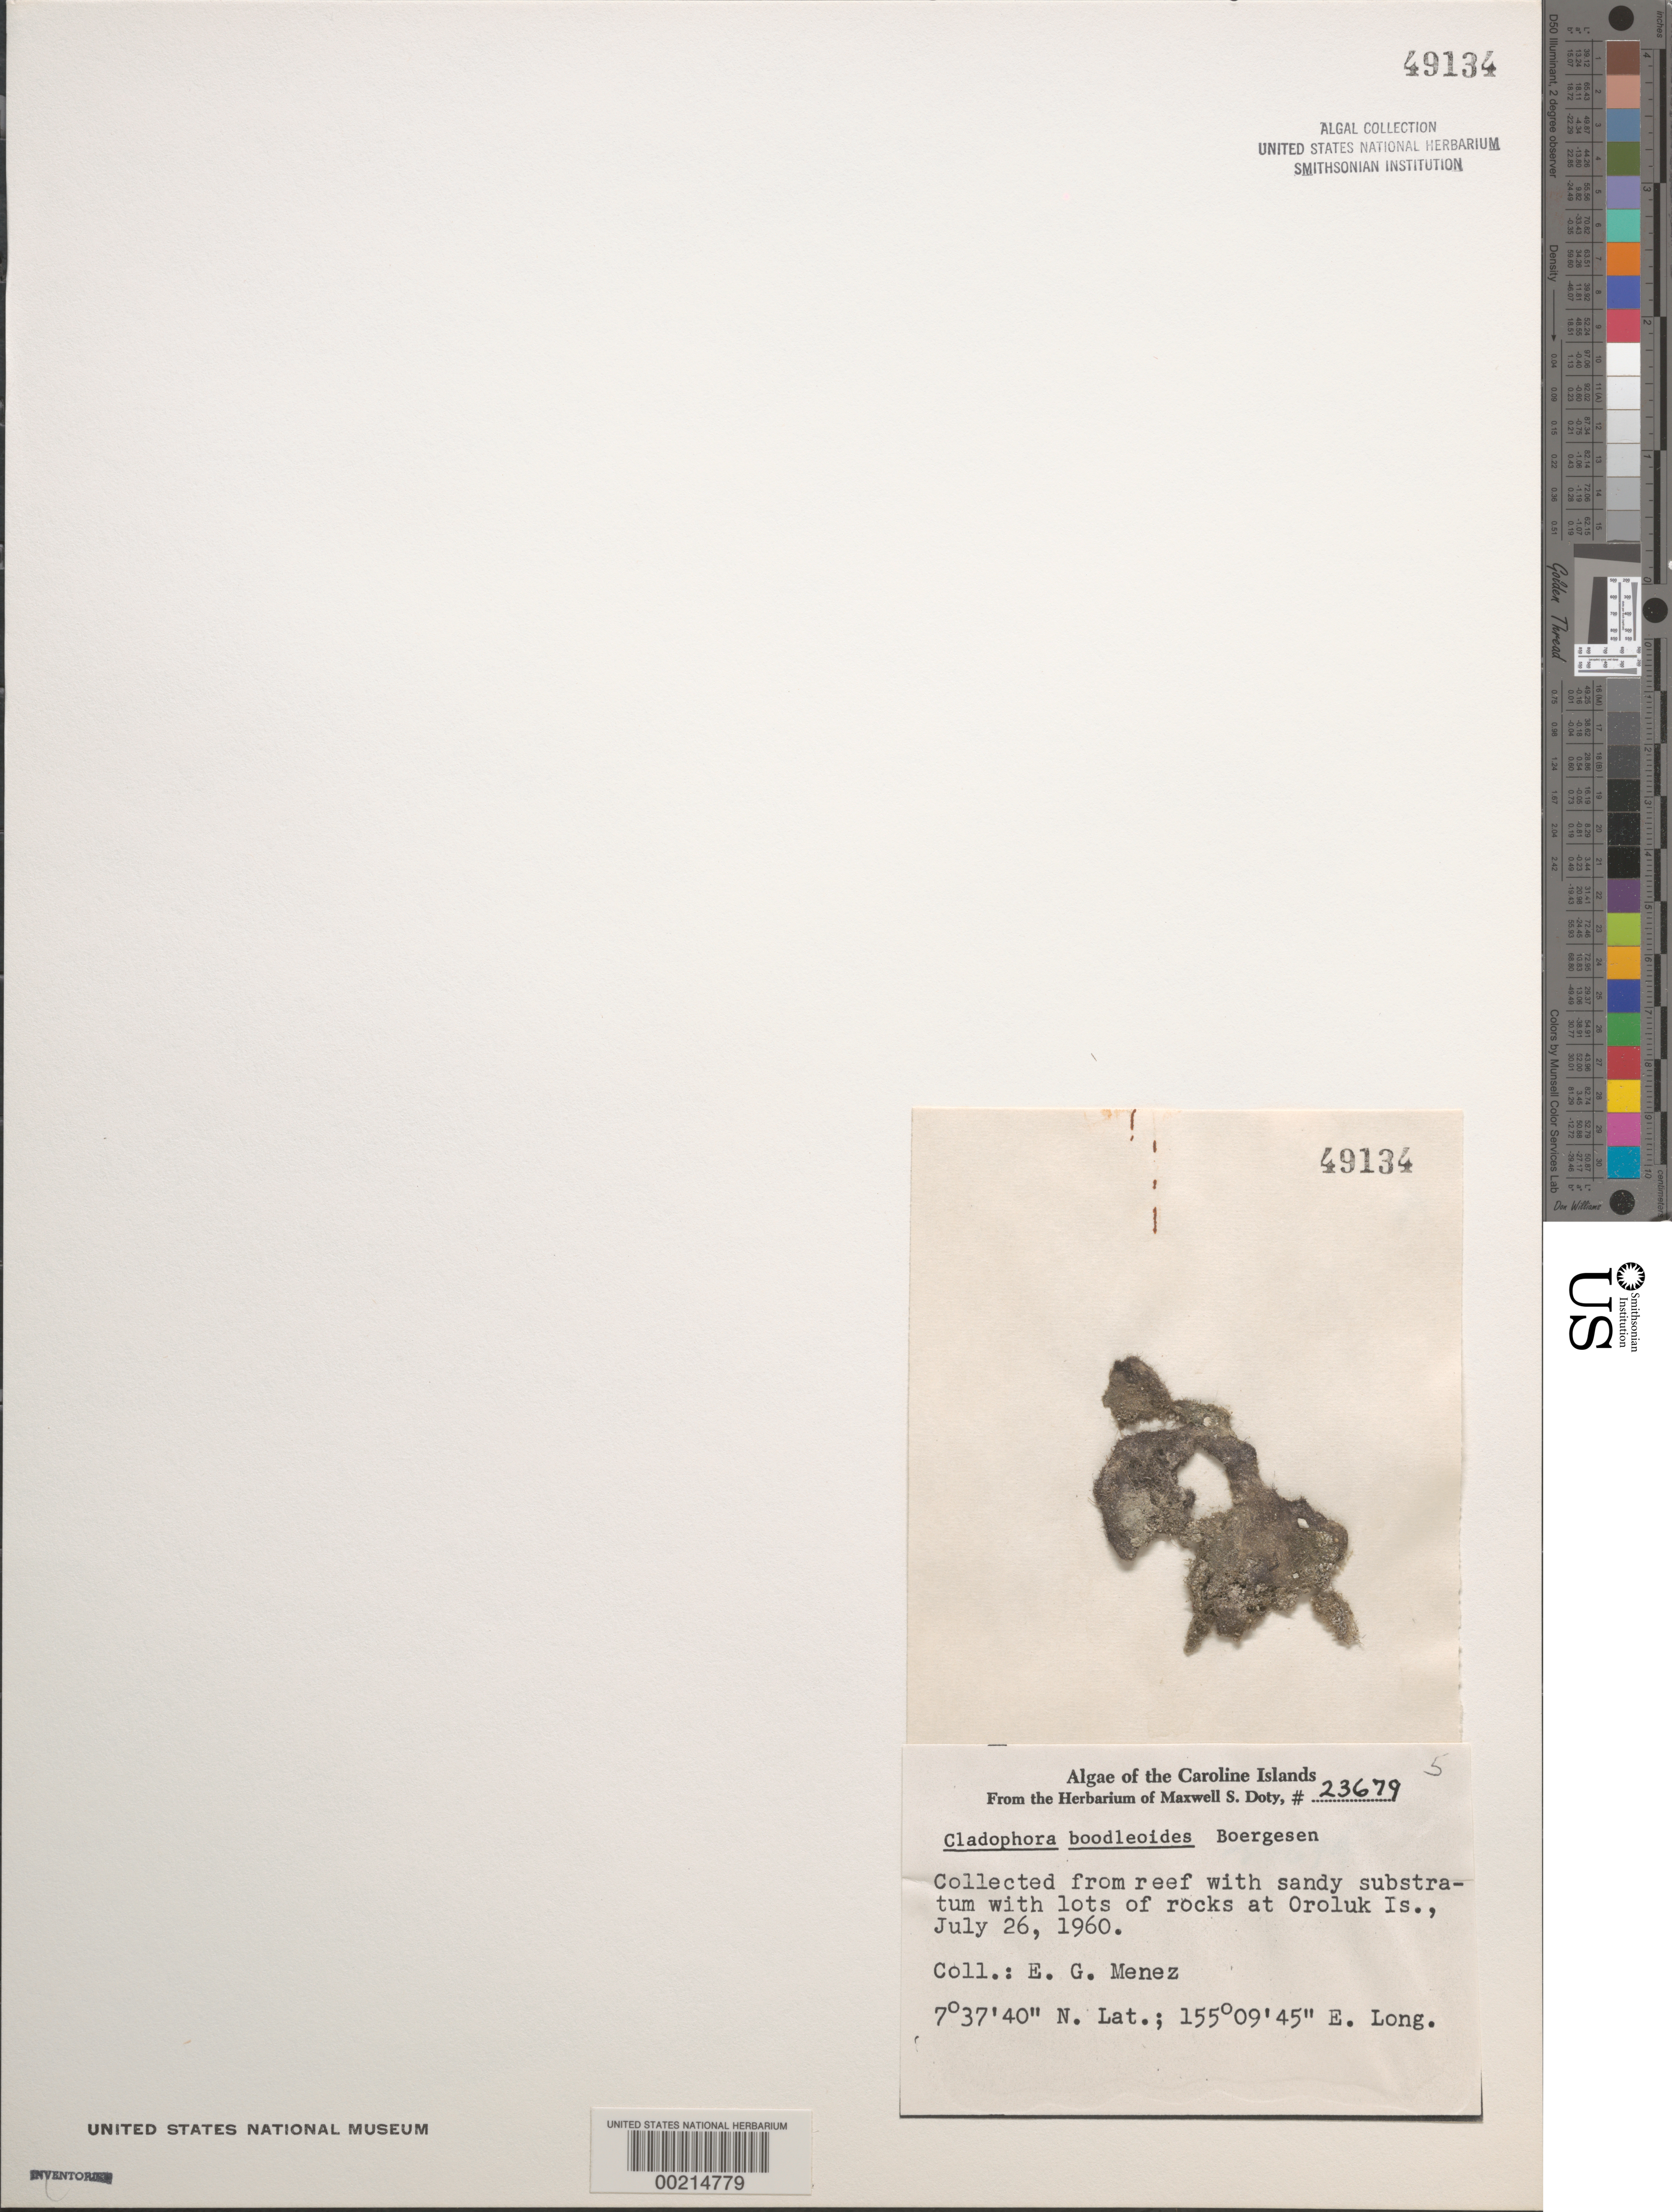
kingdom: Plantae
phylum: Chlorophyta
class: Ulvophyceae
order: Cladophorales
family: Cladophoraceae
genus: Cladophora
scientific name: Cladophora liebetruthii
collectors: Meñez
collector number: MSD 23679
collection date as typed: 26 Jul 1960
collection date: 1960-07-26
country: Micronesia, Federated States of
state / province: Pohnpei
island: Oroluk Atoll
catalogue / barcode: US 49134